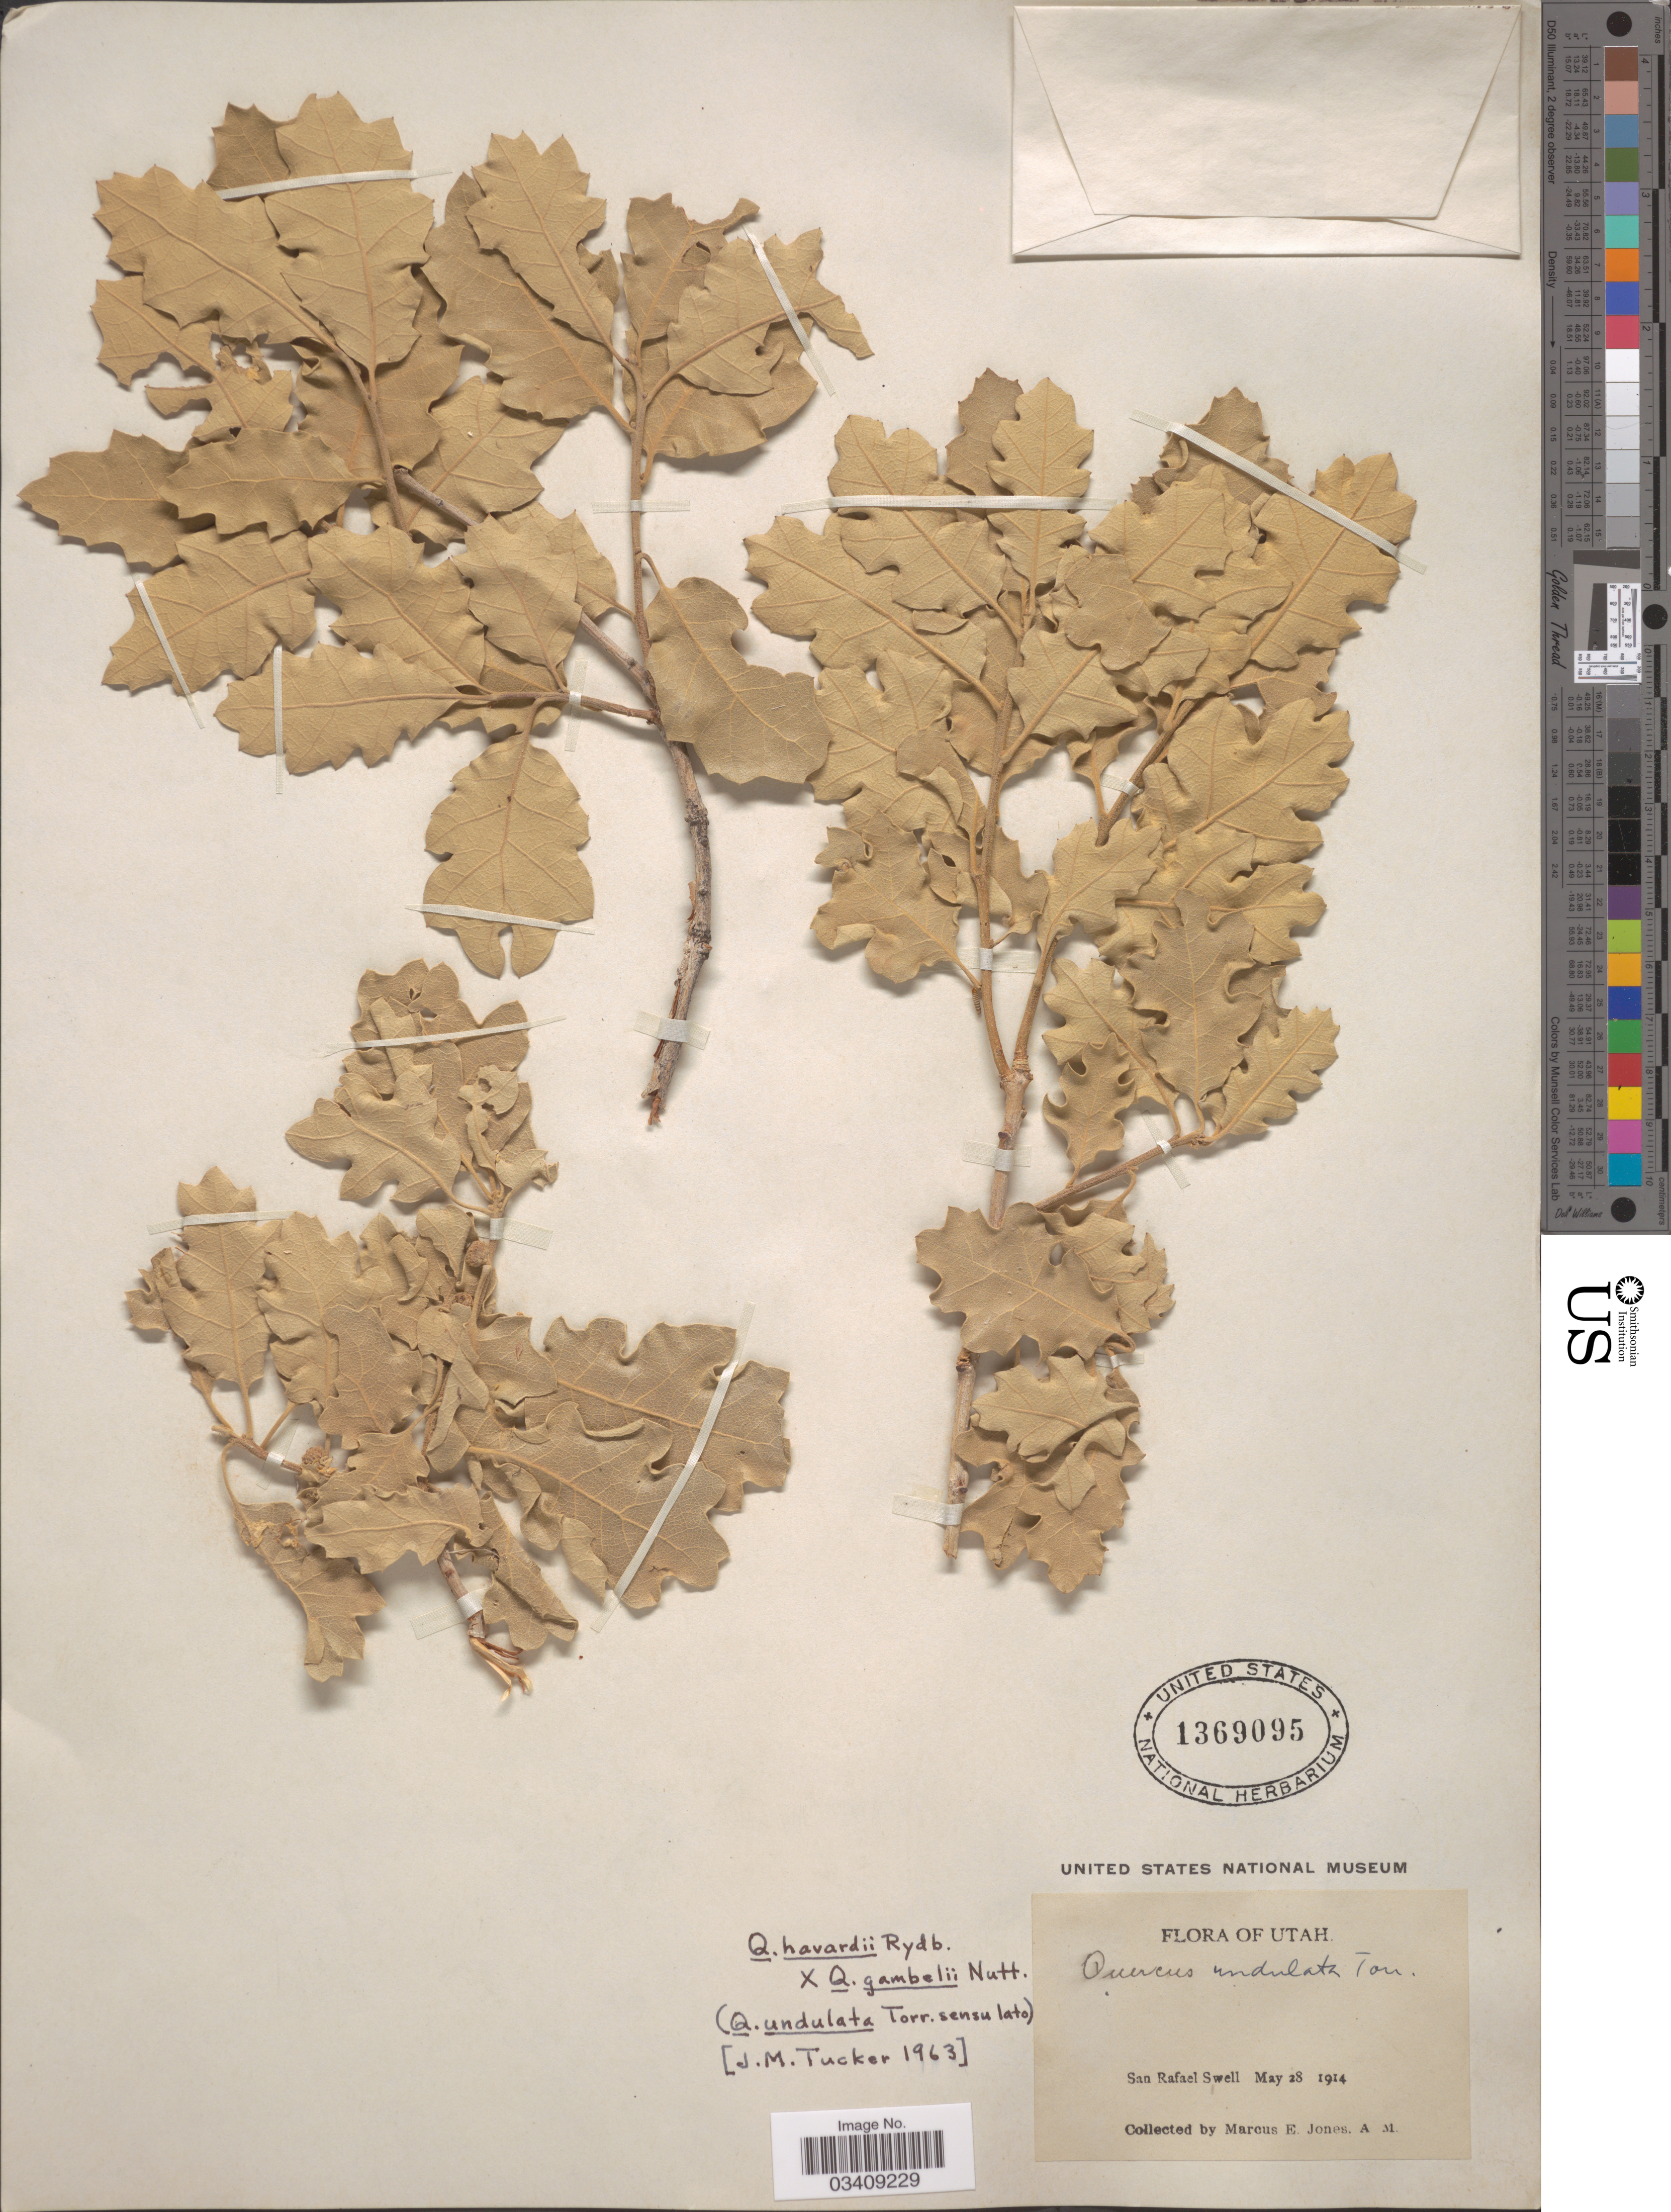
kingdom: Plantae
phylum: Tracheophyta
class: Magnoliopsida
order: Fagales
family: Fagaceae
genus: Quercus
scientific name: Quercus undulata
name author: Torr.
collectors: M. E. Jones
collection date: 1914-05-28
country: United States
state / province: Utah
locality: San Rafael Swell.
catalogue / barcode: US 1369095